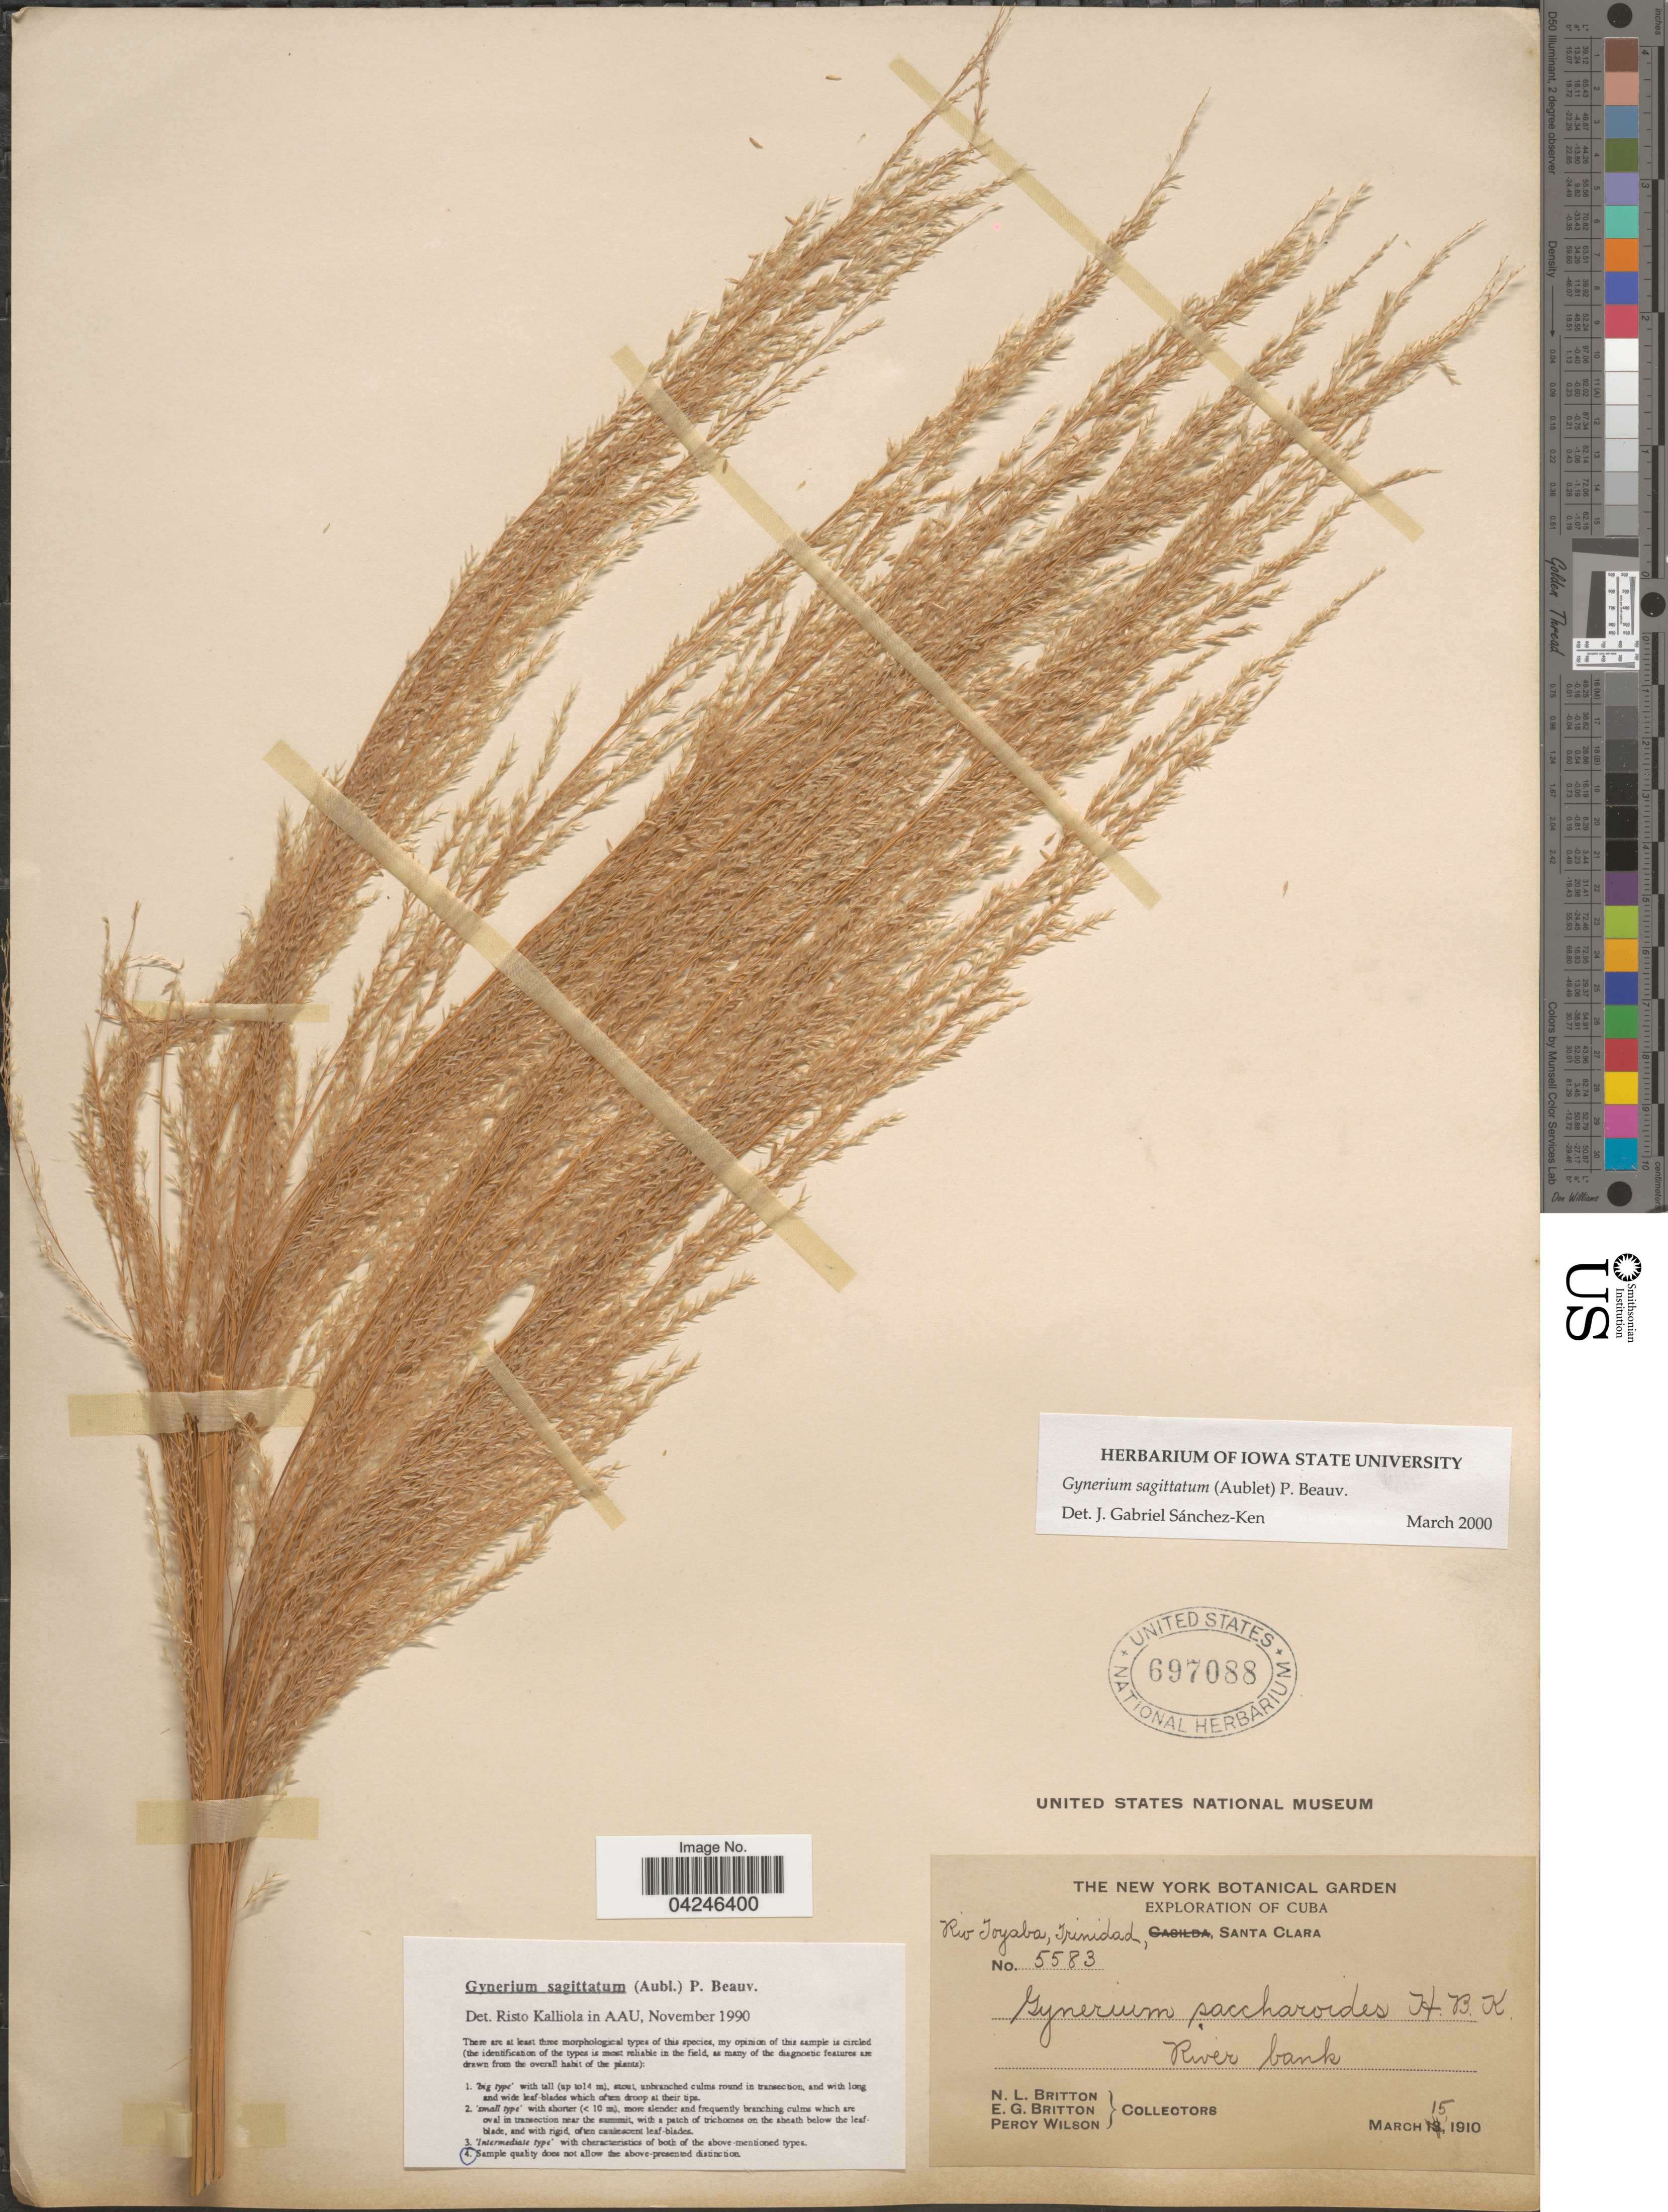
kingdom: Plantae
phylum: Tracheophyta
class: Liliopsida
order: Poales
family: Poaceae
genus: Gynerium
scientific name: Gynerium sagittatum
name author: (Aubl.) P. Beauv.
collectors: Mrs. N. L. Britton, E. G. Britton & P. Wilson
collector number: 5583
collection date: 1910-03-15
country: Cuba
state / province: Las Villas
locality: Exploration of Cuba. Rio Toyaba, Trinidad. River bank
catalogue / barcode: US 697088